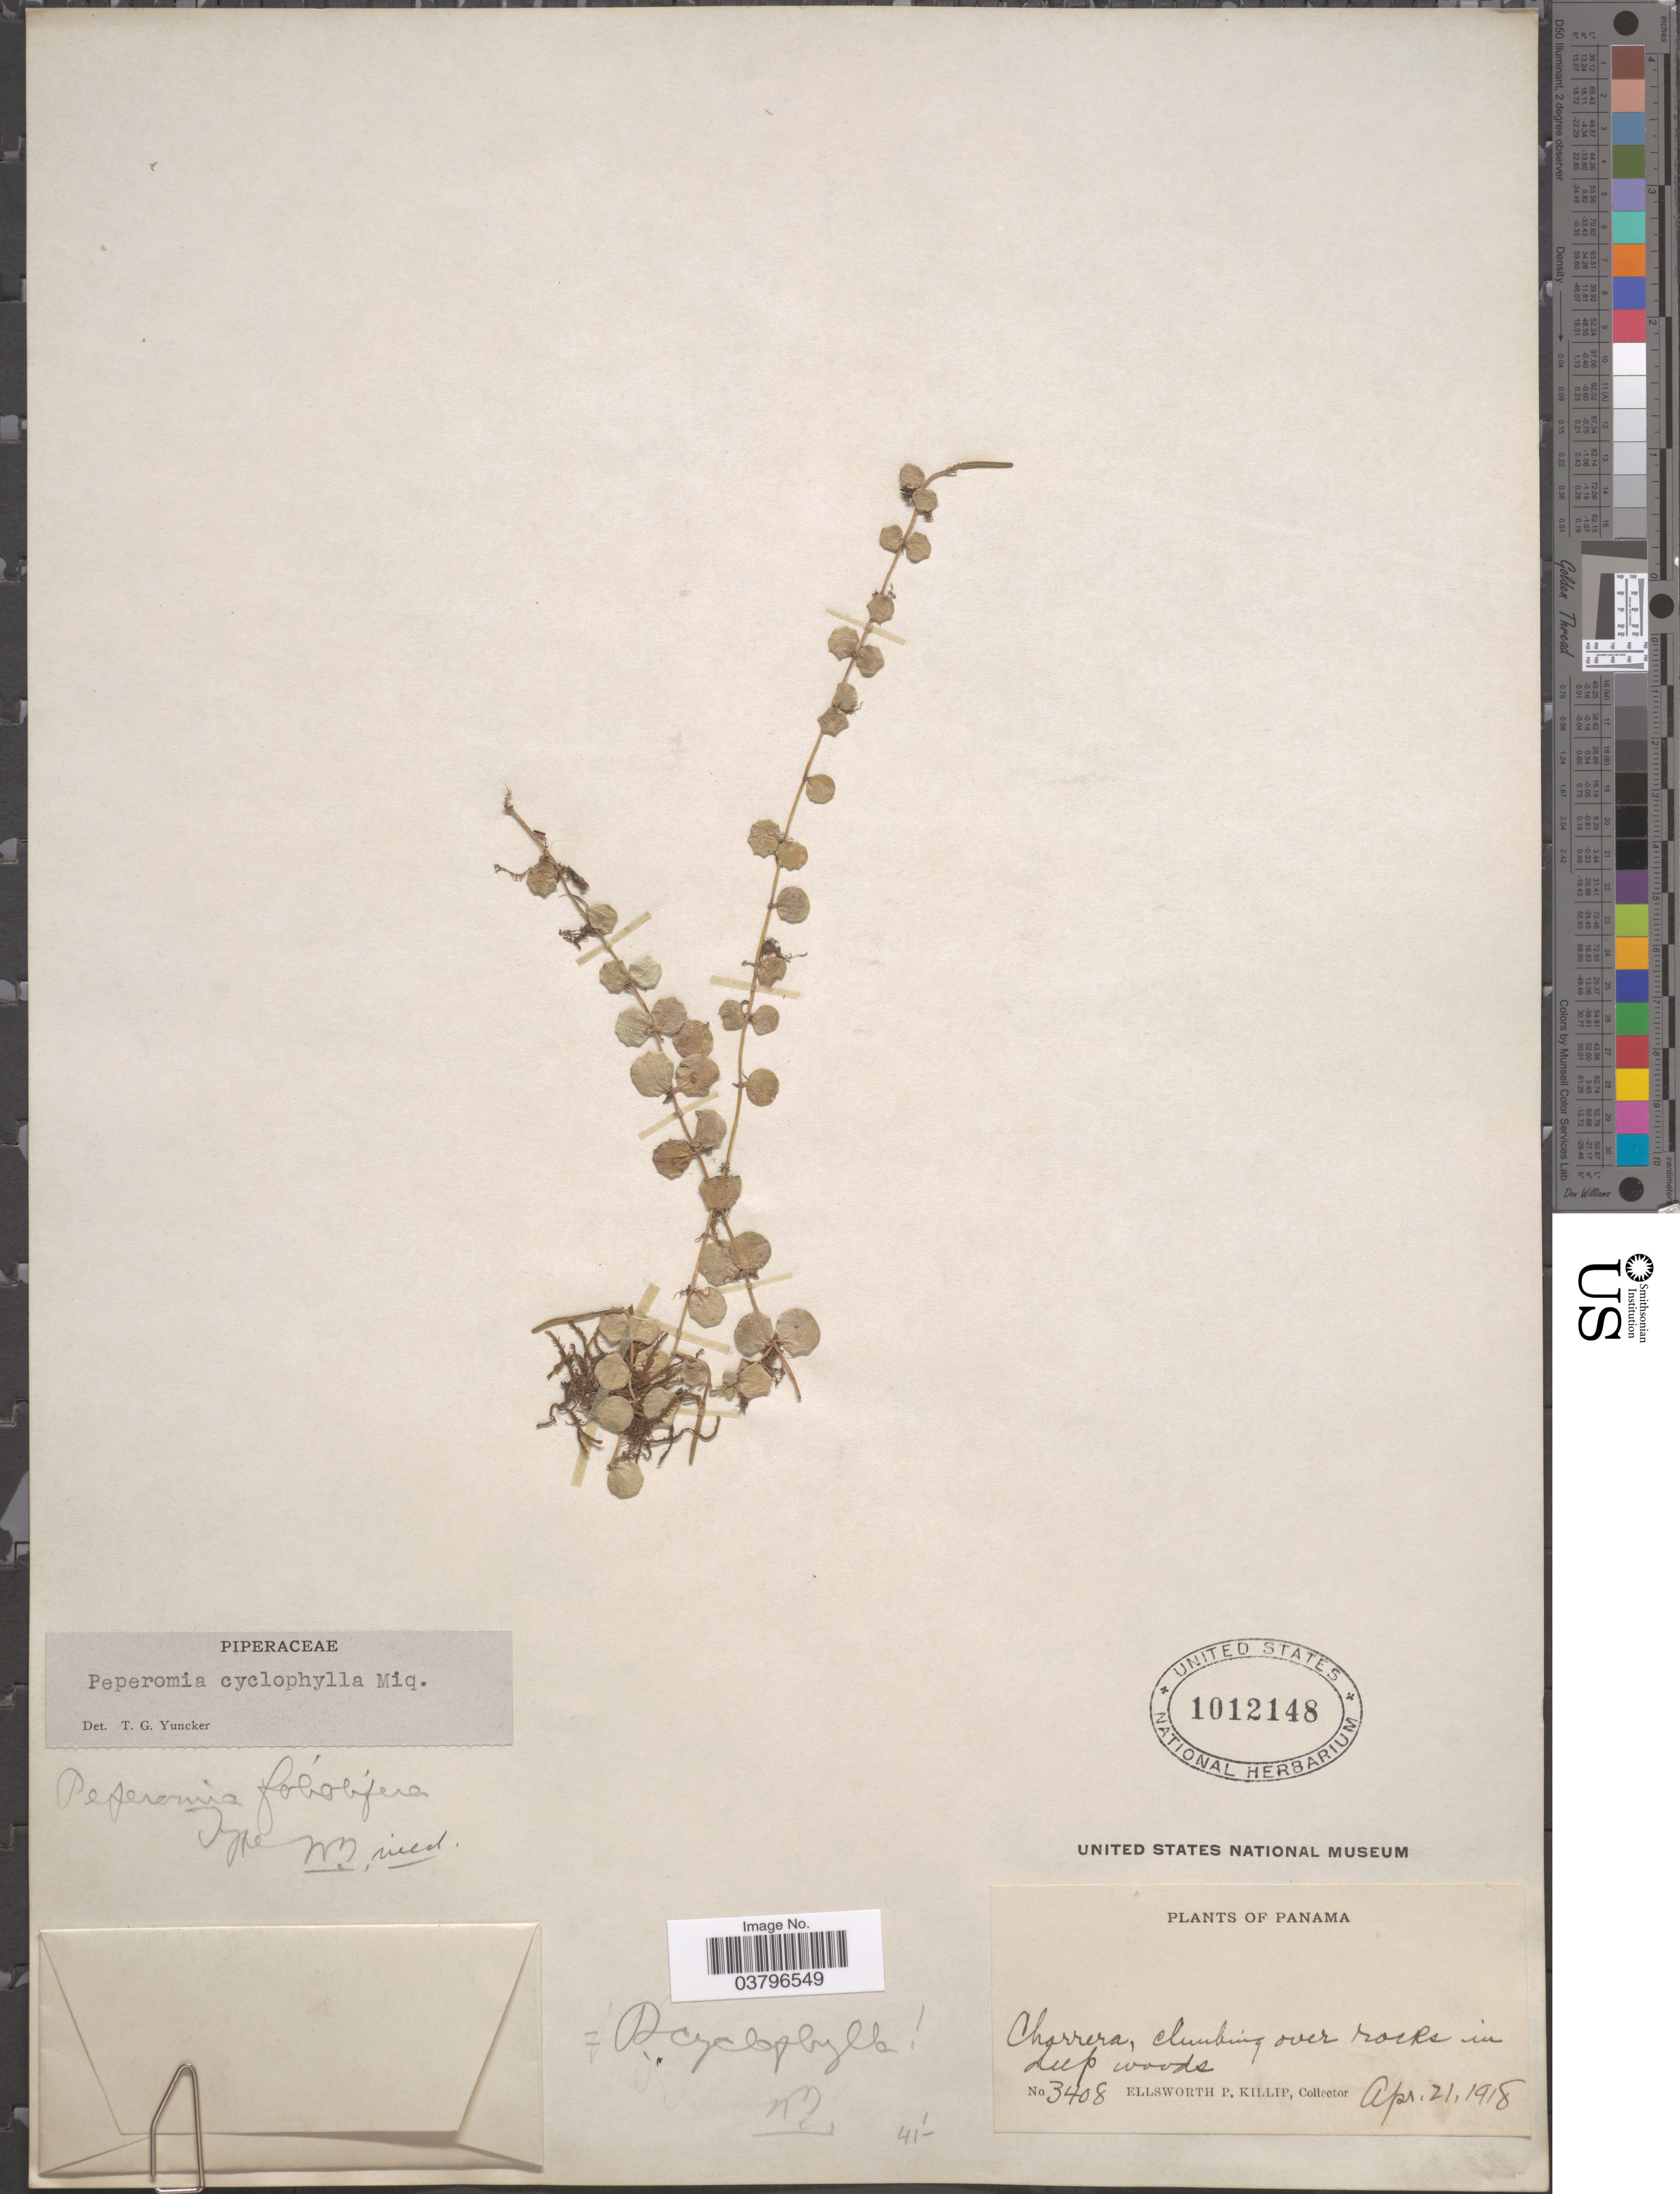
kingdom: Plantae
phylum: Tracheophyta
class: Magnoliopsida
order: Piperales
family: Piperaceae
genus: Peperomia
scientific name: Peperomia cyclophylla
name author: Miq.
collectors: E. P. Killip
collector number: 3408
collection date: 1918-04-21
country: Panama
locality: Charrera.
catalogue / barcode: US 1012148